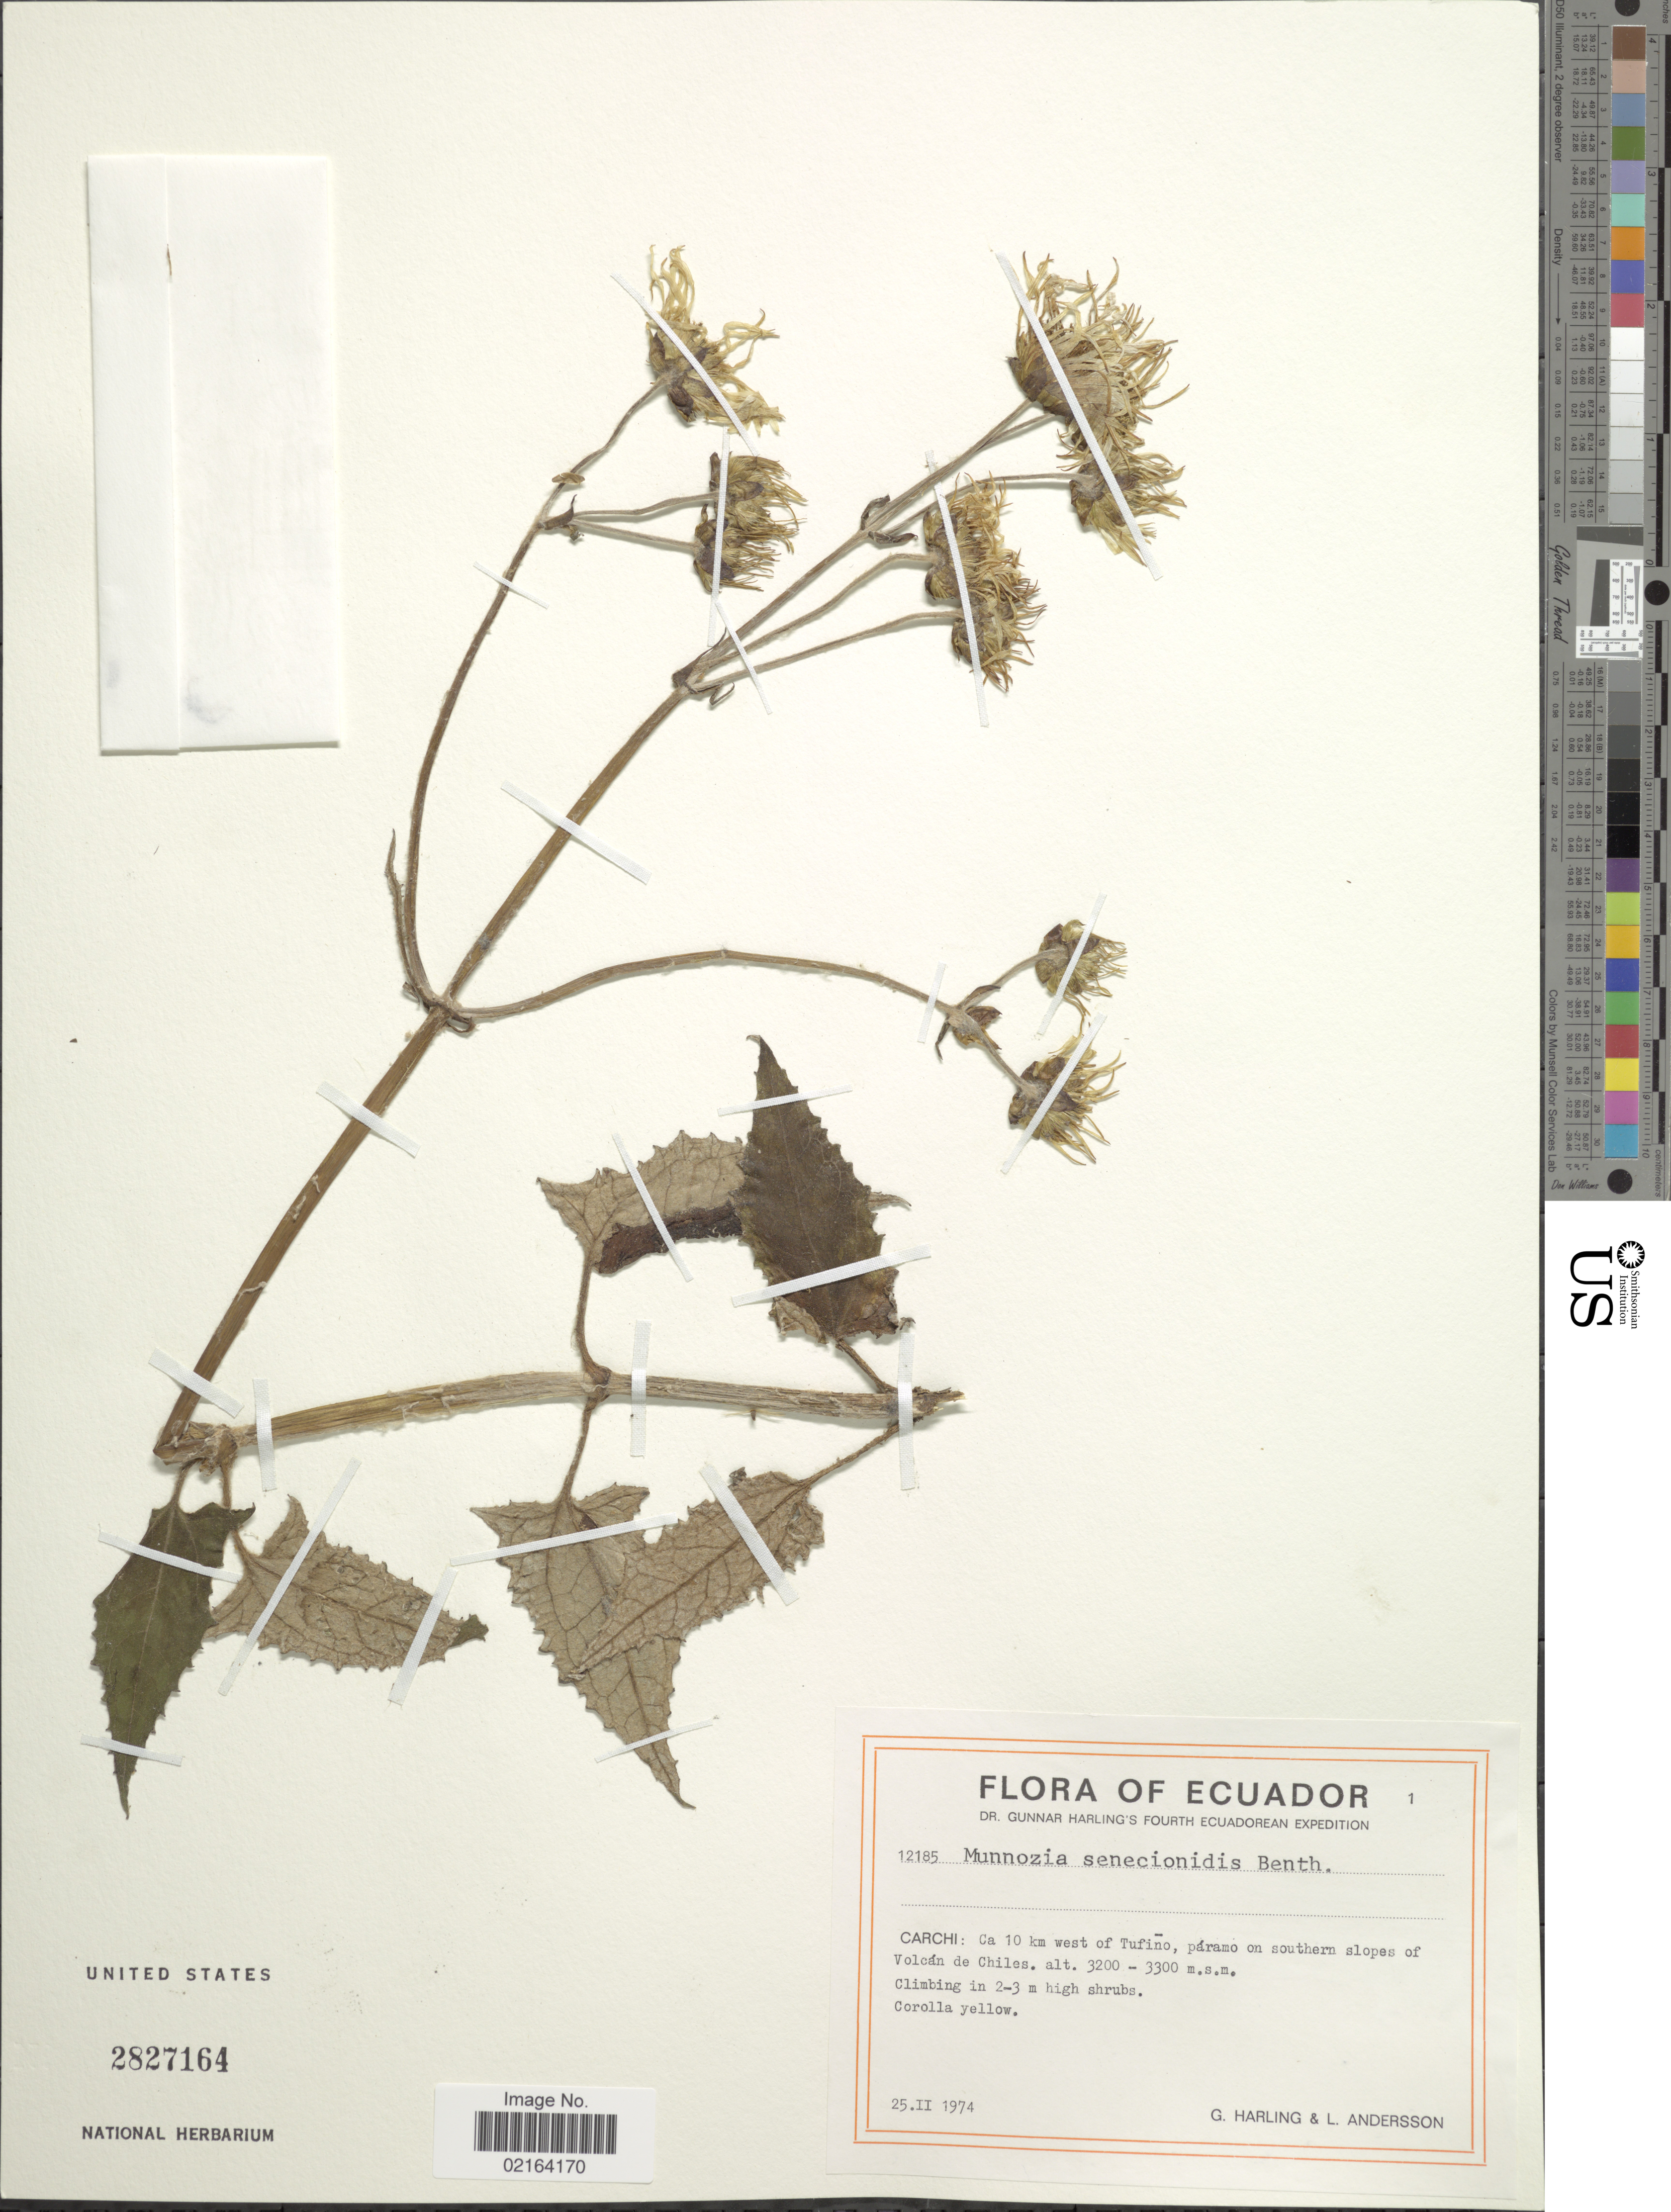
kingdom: Plantae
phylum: Tracheophyta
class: Magnoliopsida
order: Asterales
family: Asteraceae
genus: Munnozia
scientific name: Munnozia senecionidis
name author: Benth.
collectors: G. Harling & L. Andersson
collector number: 12185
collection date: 1974-02-25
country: Ecuador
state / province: Carchi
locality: Carchi: 10 km west of Tufino, paramo on southern slopes of Volcan de Chiles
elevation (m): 3200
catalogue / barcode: US 2827164